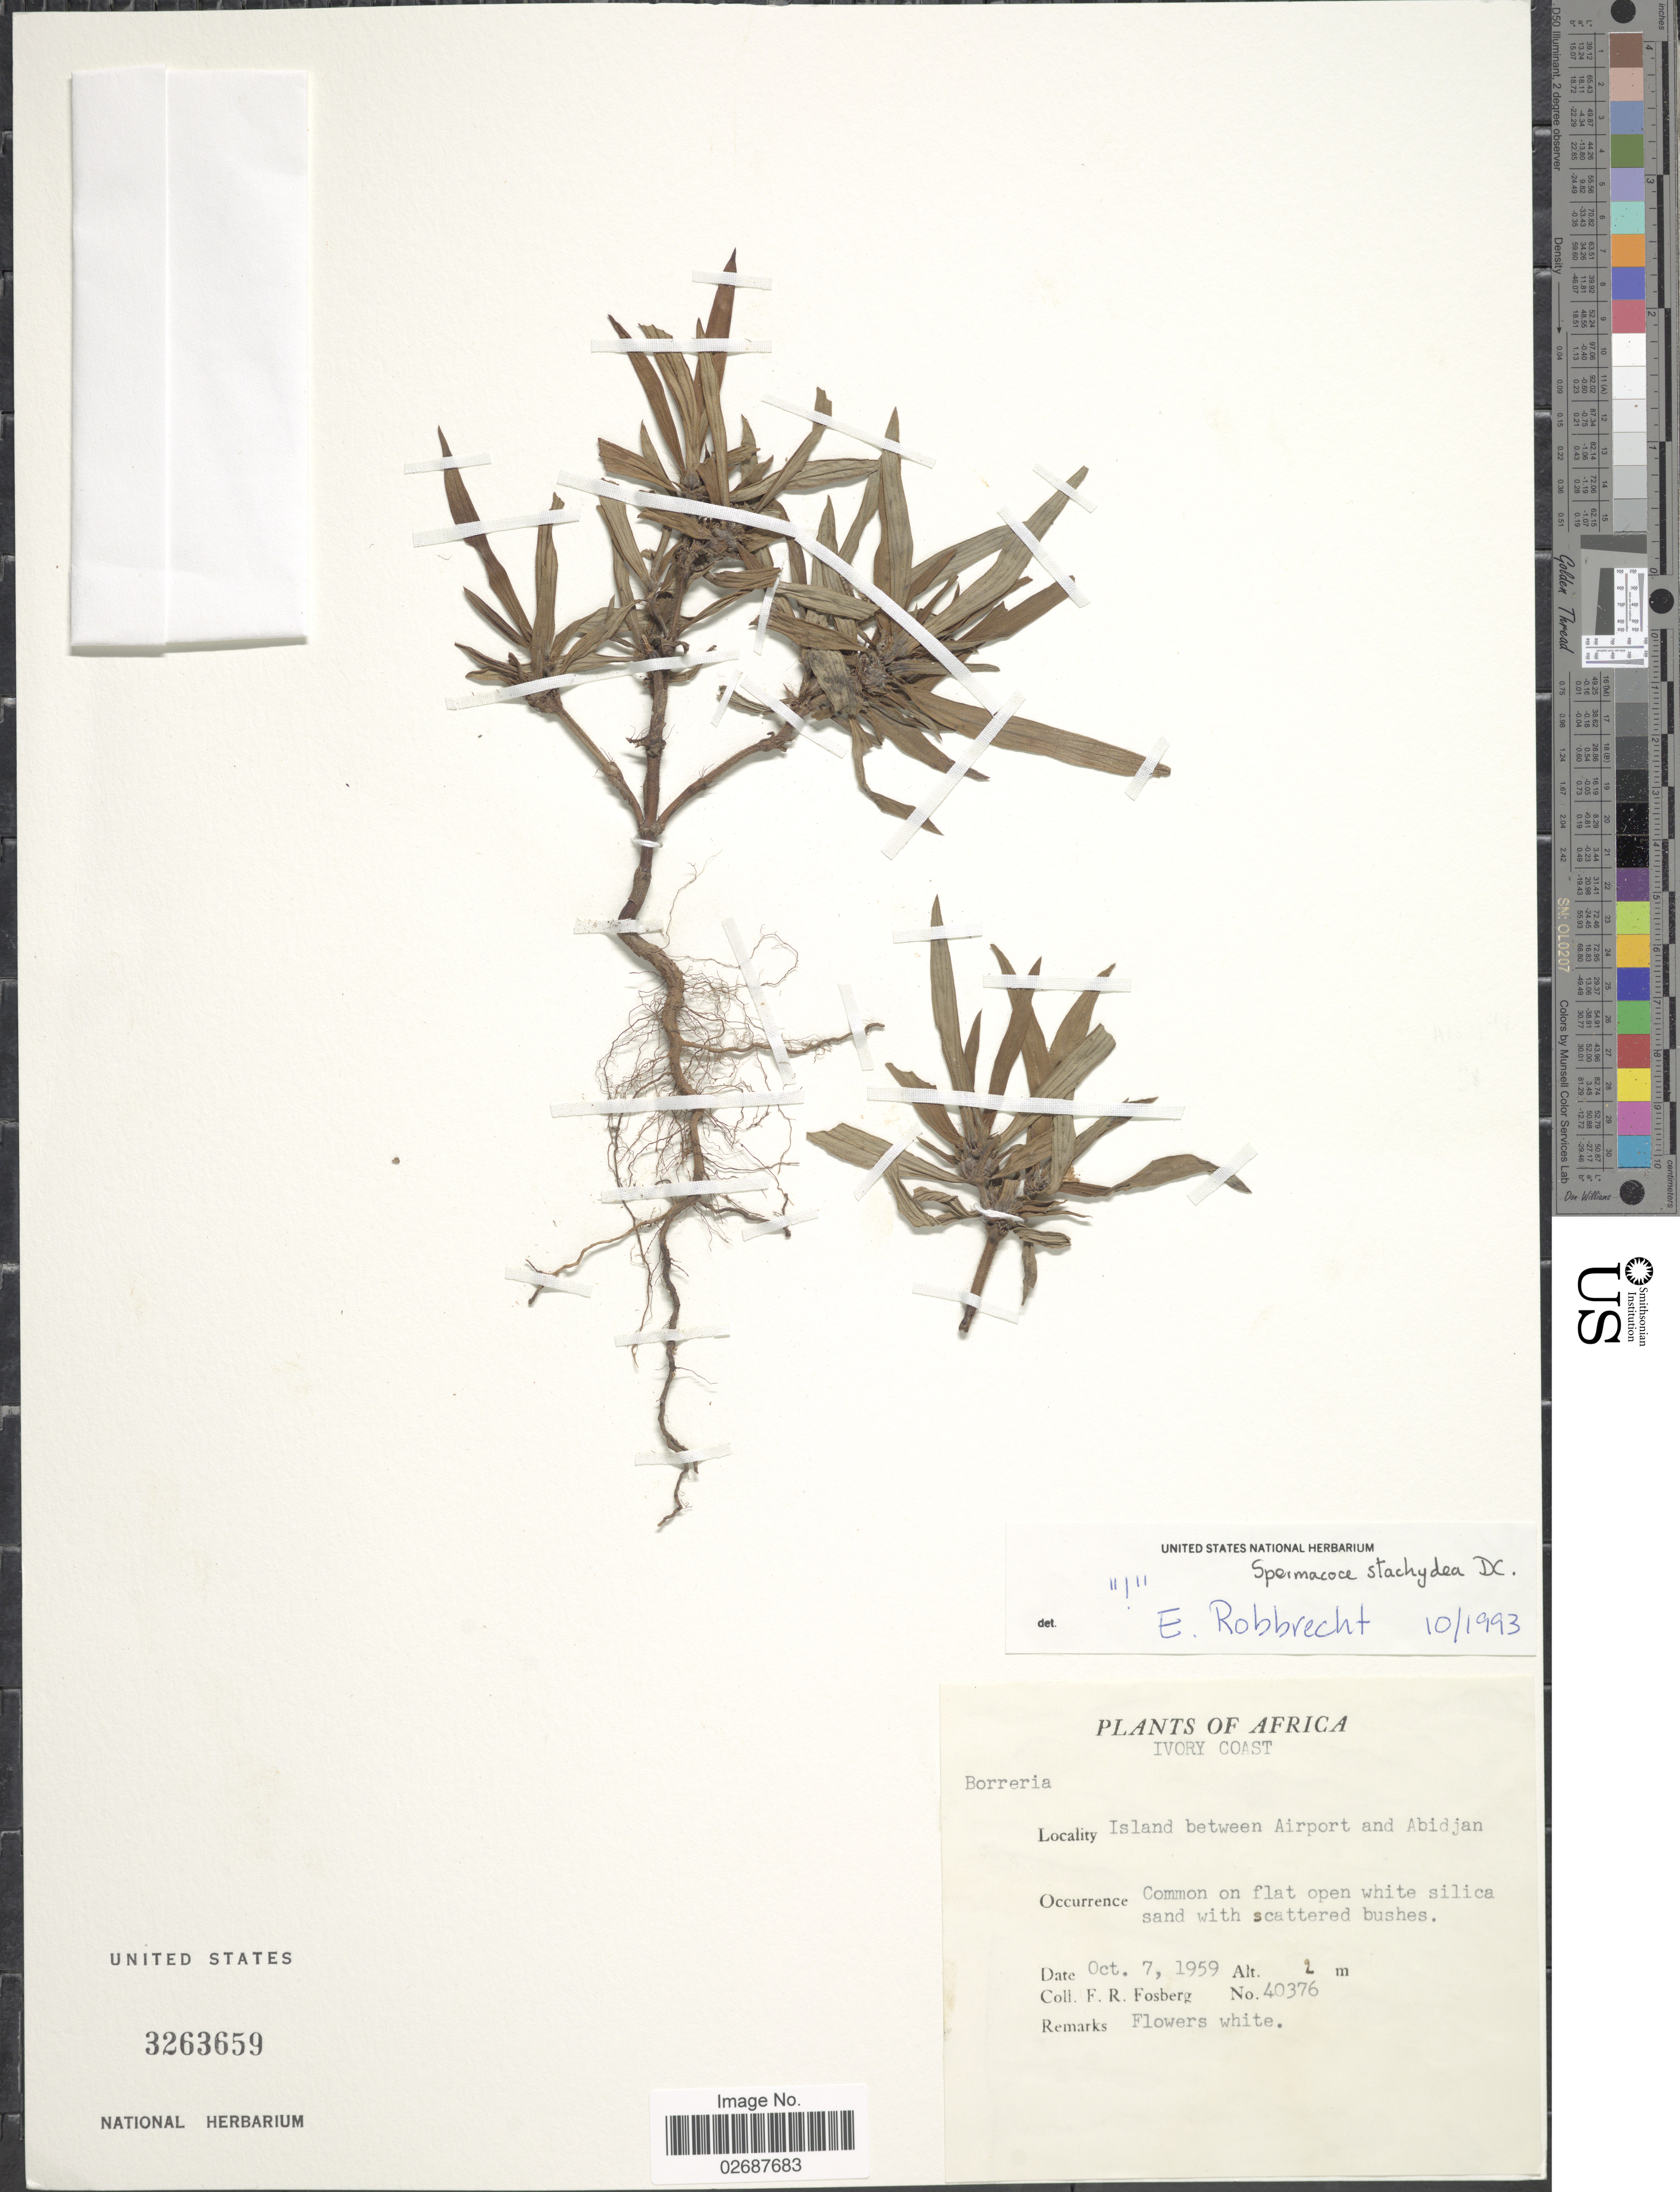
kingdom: Plantae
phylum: Tracheophyta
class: Magnoliopsida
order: Gentianales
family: Rubiaceae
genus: Borreria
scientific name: Borreria stachydea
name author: (DC.) Hutch. & Dalziel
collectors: F. R. Fosberg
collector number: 40376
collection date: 1959-10-07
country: Ivory Coast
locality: Island between Airport and Abidjan, common on flat.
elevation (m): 2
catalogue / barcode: US 3263659